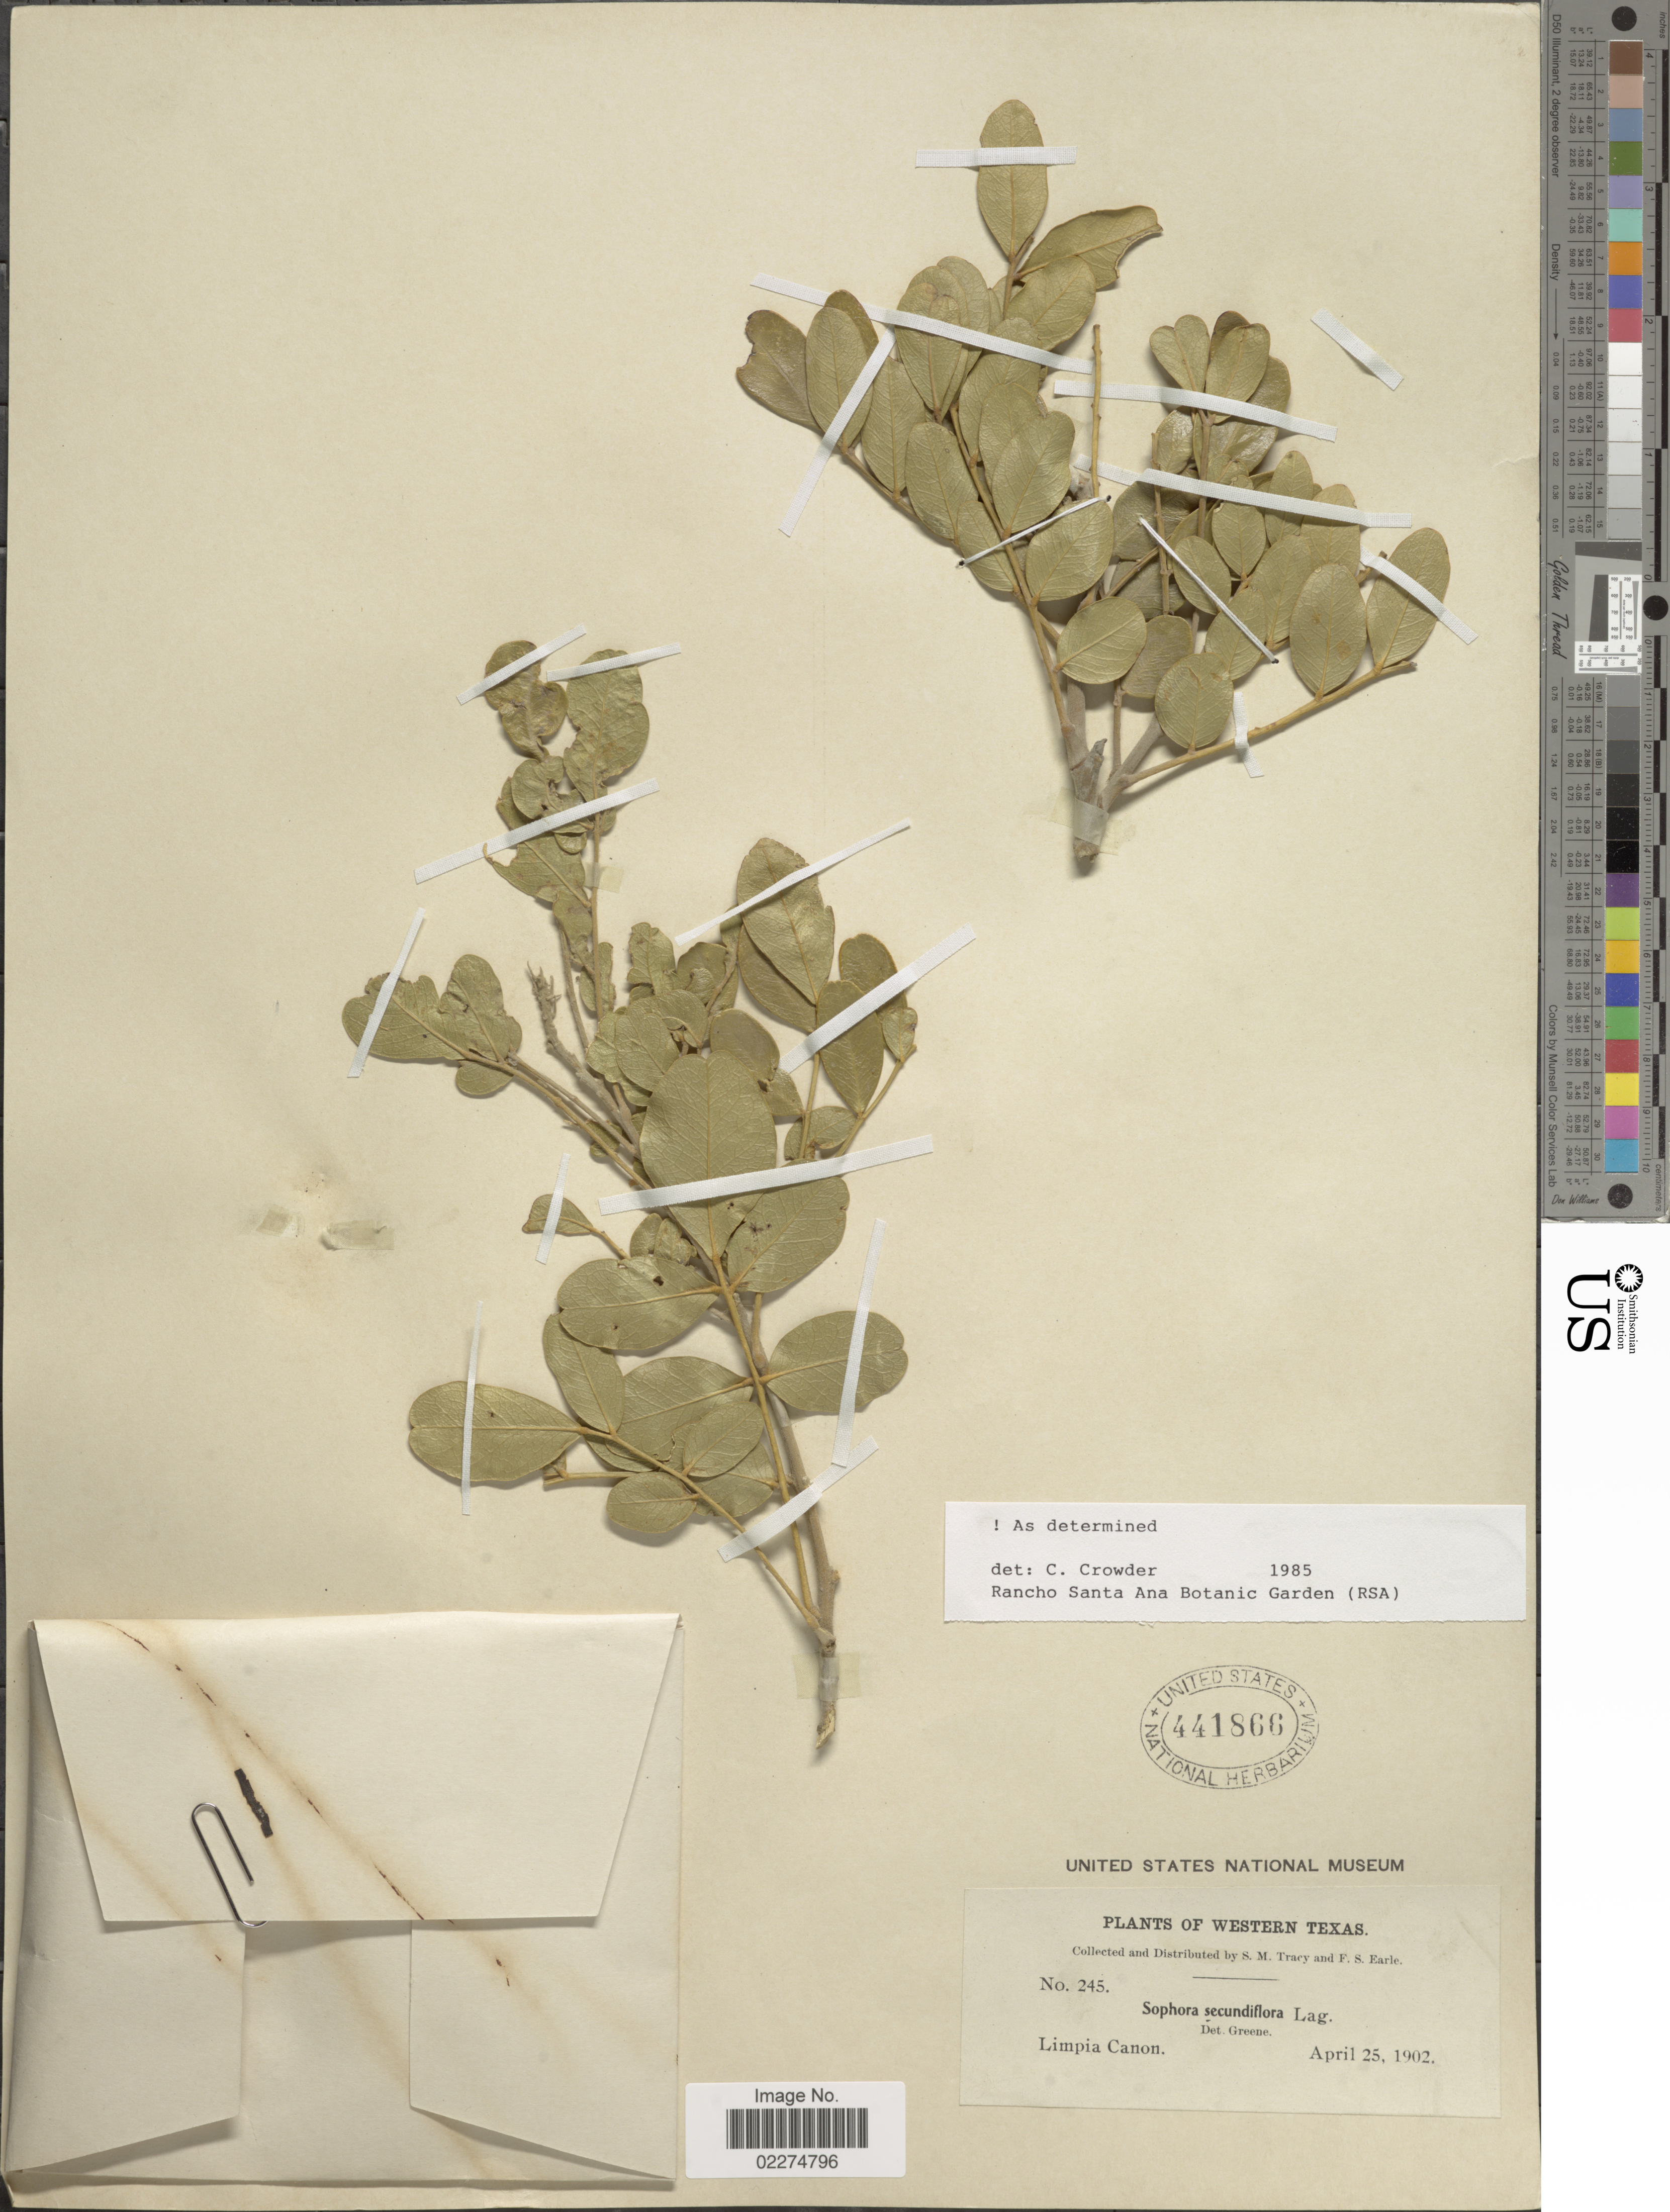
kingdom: Plantae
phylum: Tracheophyta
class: Magnoliopsida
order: Fabales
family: Fabaceae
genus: Dermatophyllum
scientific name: Dermatophyllum secundiflorum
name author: (Ortega) Gandhi & Reveal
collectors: S. M. Tracy & F. S. Earle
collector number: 245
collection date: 1902-04-25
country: United States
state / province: Texas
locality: Western Texas, Limpia Canon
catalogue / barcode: US 441866